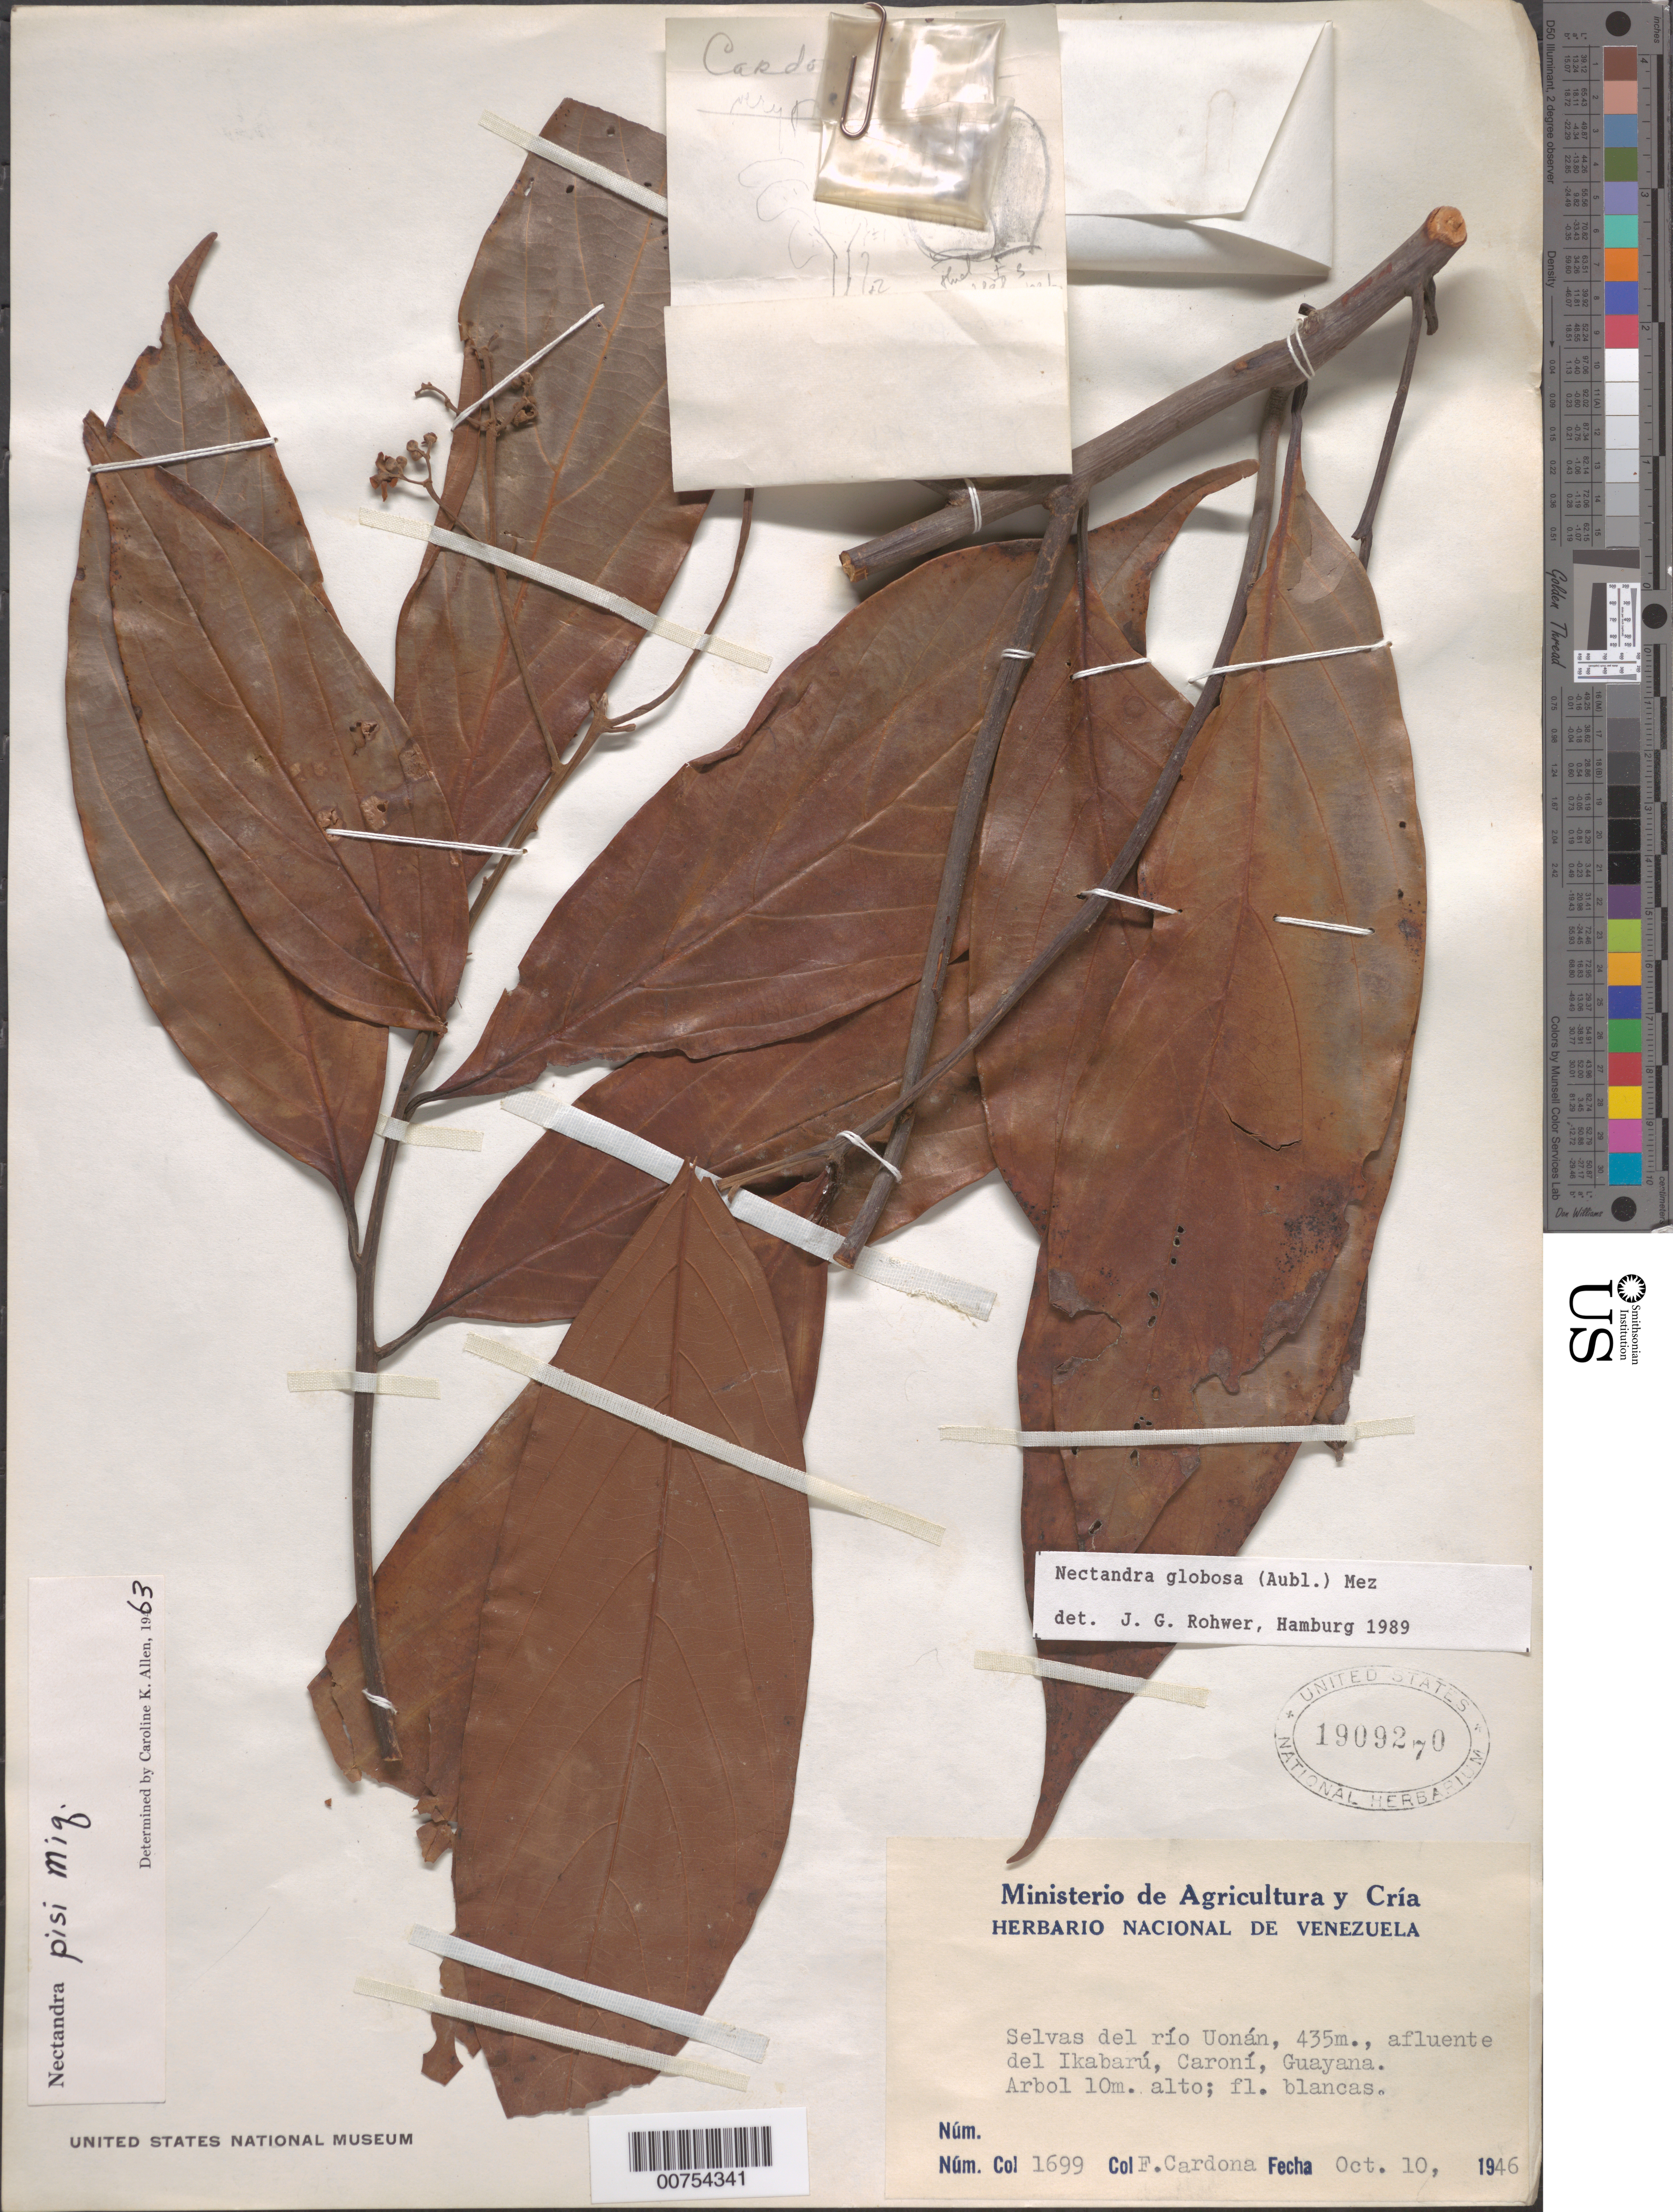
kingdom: Plantae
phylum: Tracheophyta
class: Magnoliopsida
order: Laurales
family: Lauraceae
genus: Nectandra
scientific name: Nectandra globosa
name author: (Aubl.) Mez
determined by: Rohwer, J. G.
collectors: F. Cardona Puig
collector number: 1699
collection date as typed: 1-Oct-46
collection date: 1946-10-01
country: Venezuela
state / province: Bolívar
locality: Río Uonán, affl del Ikabarú, Caroní (Guayana)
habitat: Woods along river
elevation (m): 435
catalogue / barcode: US 1909270